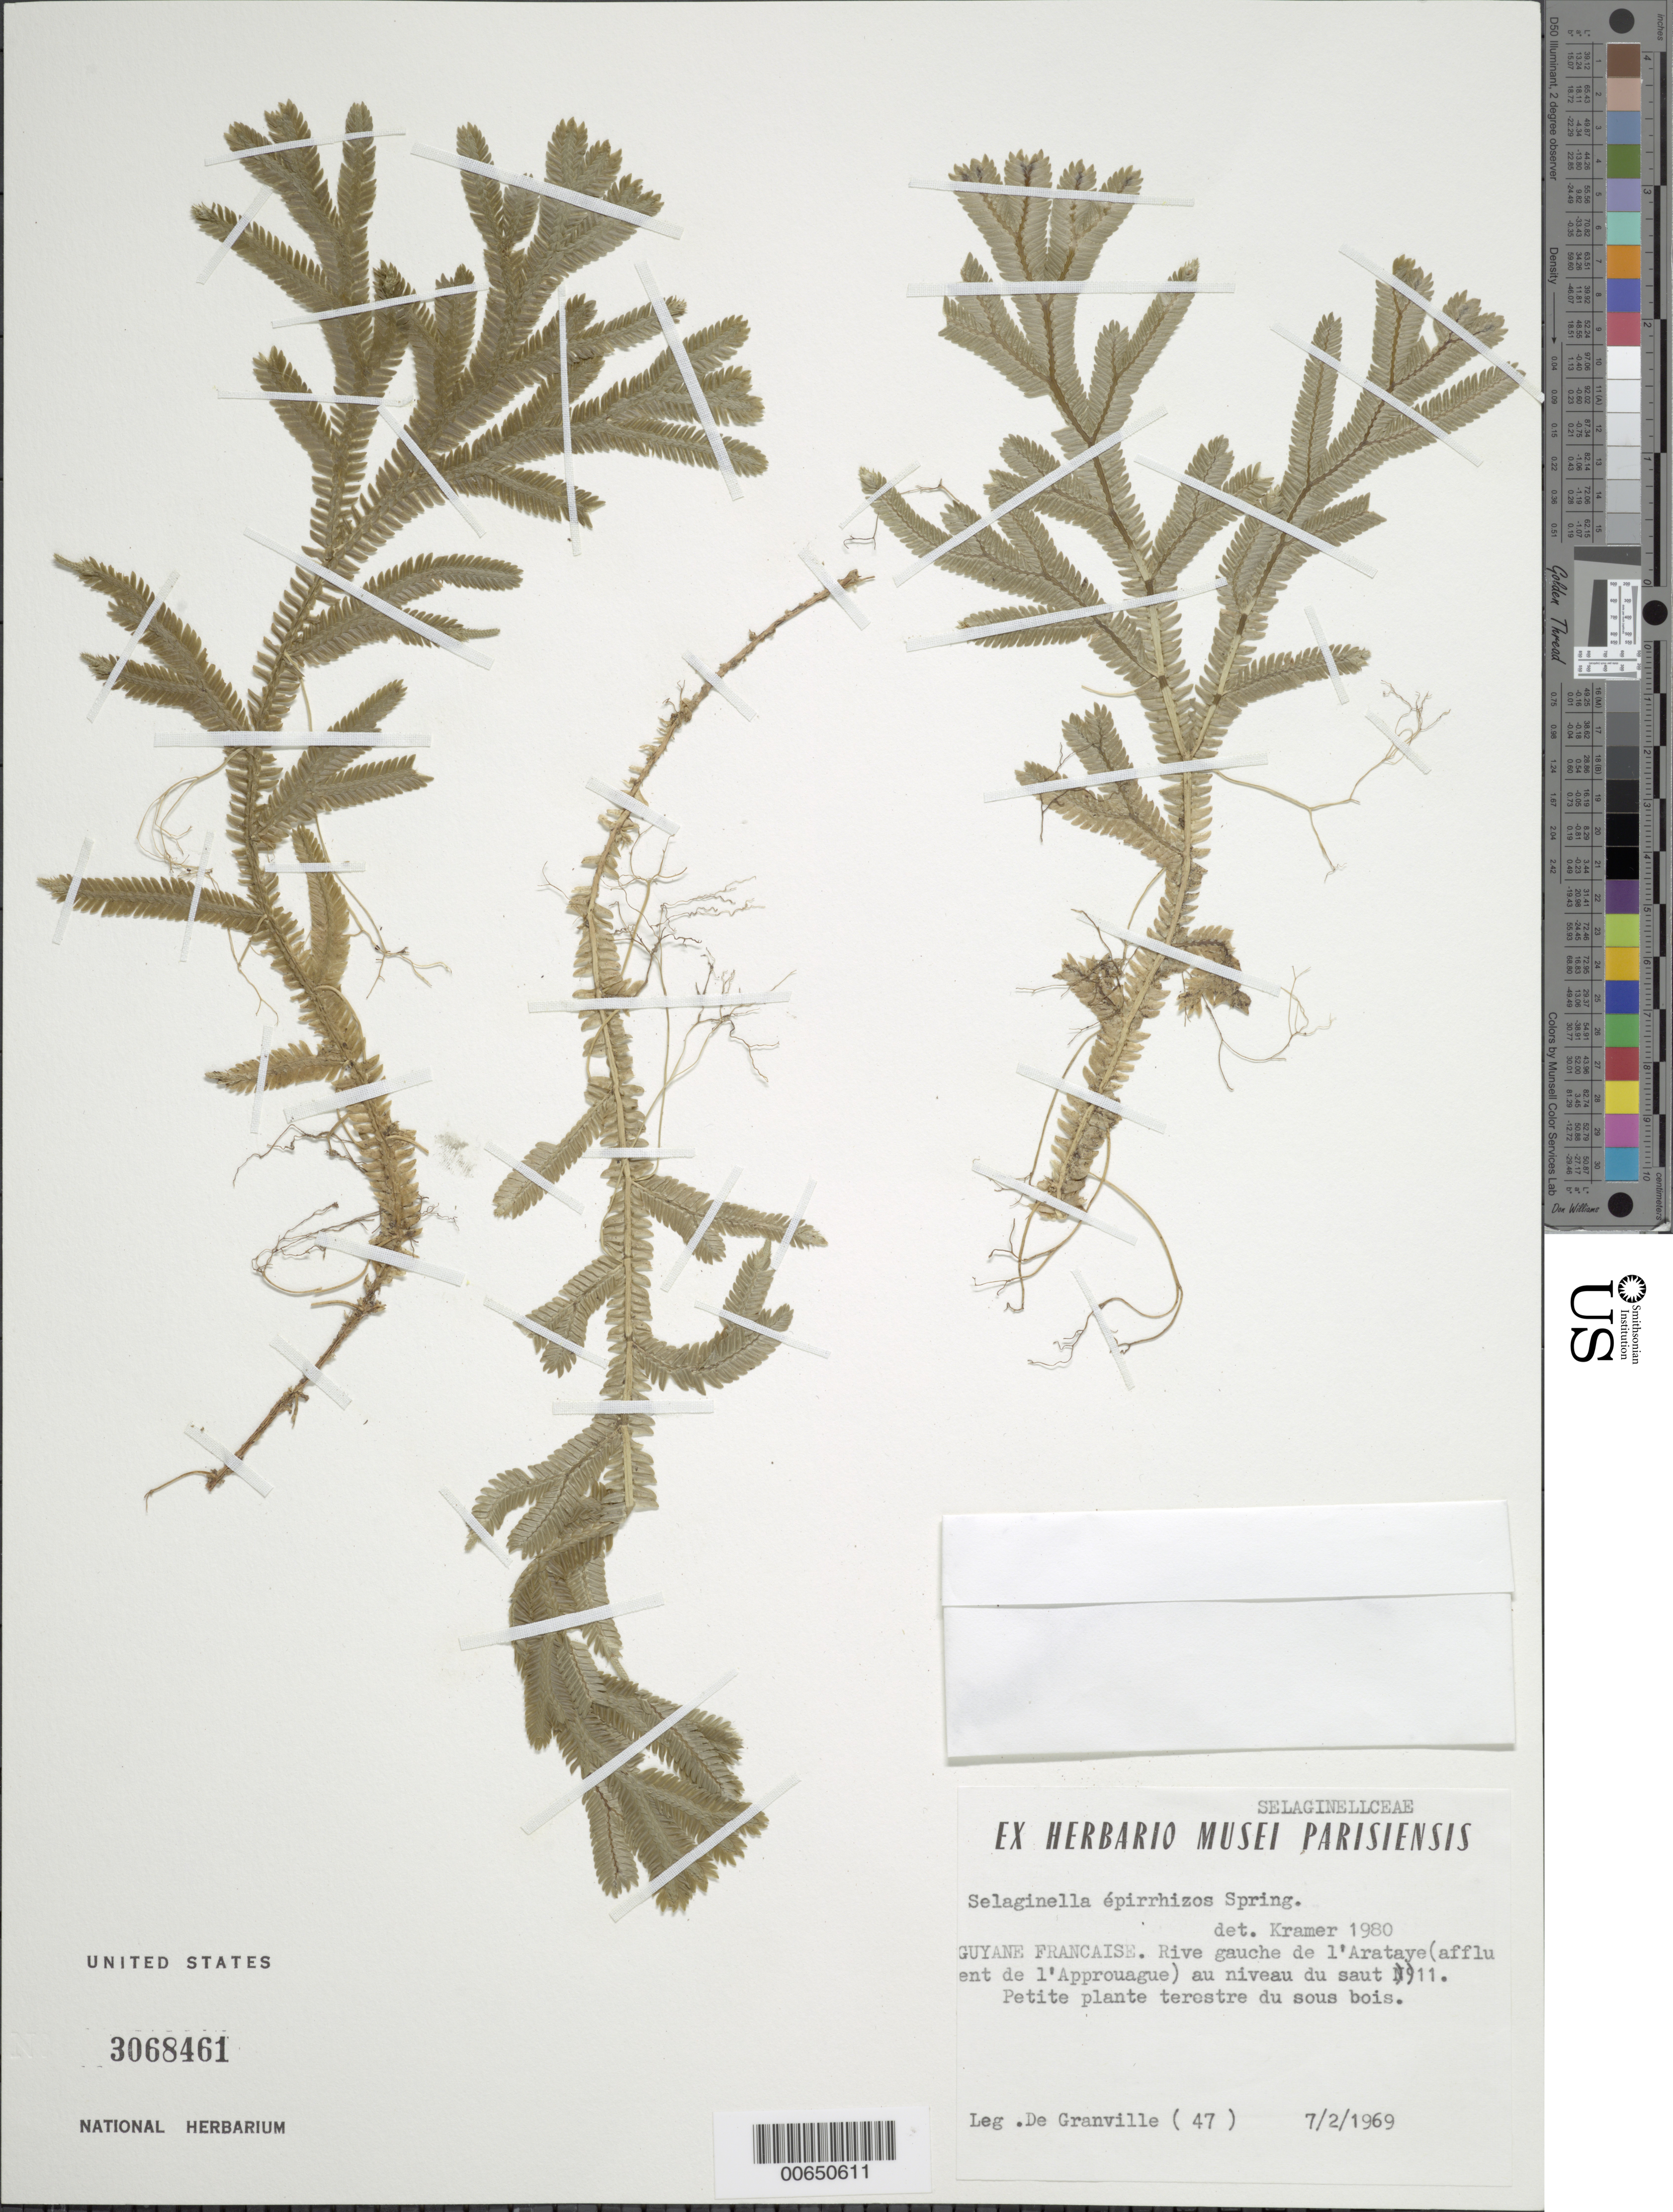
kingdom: Plantae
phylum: Tracheophyta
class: Lycopodiopsida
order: Selaginellales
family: Selaginellaceae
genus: Selaginella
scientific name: Selaginella epirrhizos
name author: Spring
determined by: Kramer, K. U.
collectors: J.-J. de Granville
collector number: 47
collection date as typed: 7-Feb-69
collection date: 1969-02-07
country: French Guiana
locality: Arataye R. (affluent de l'Approuague), au niveau du saut 11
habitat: Understory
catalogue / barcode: US 3068461